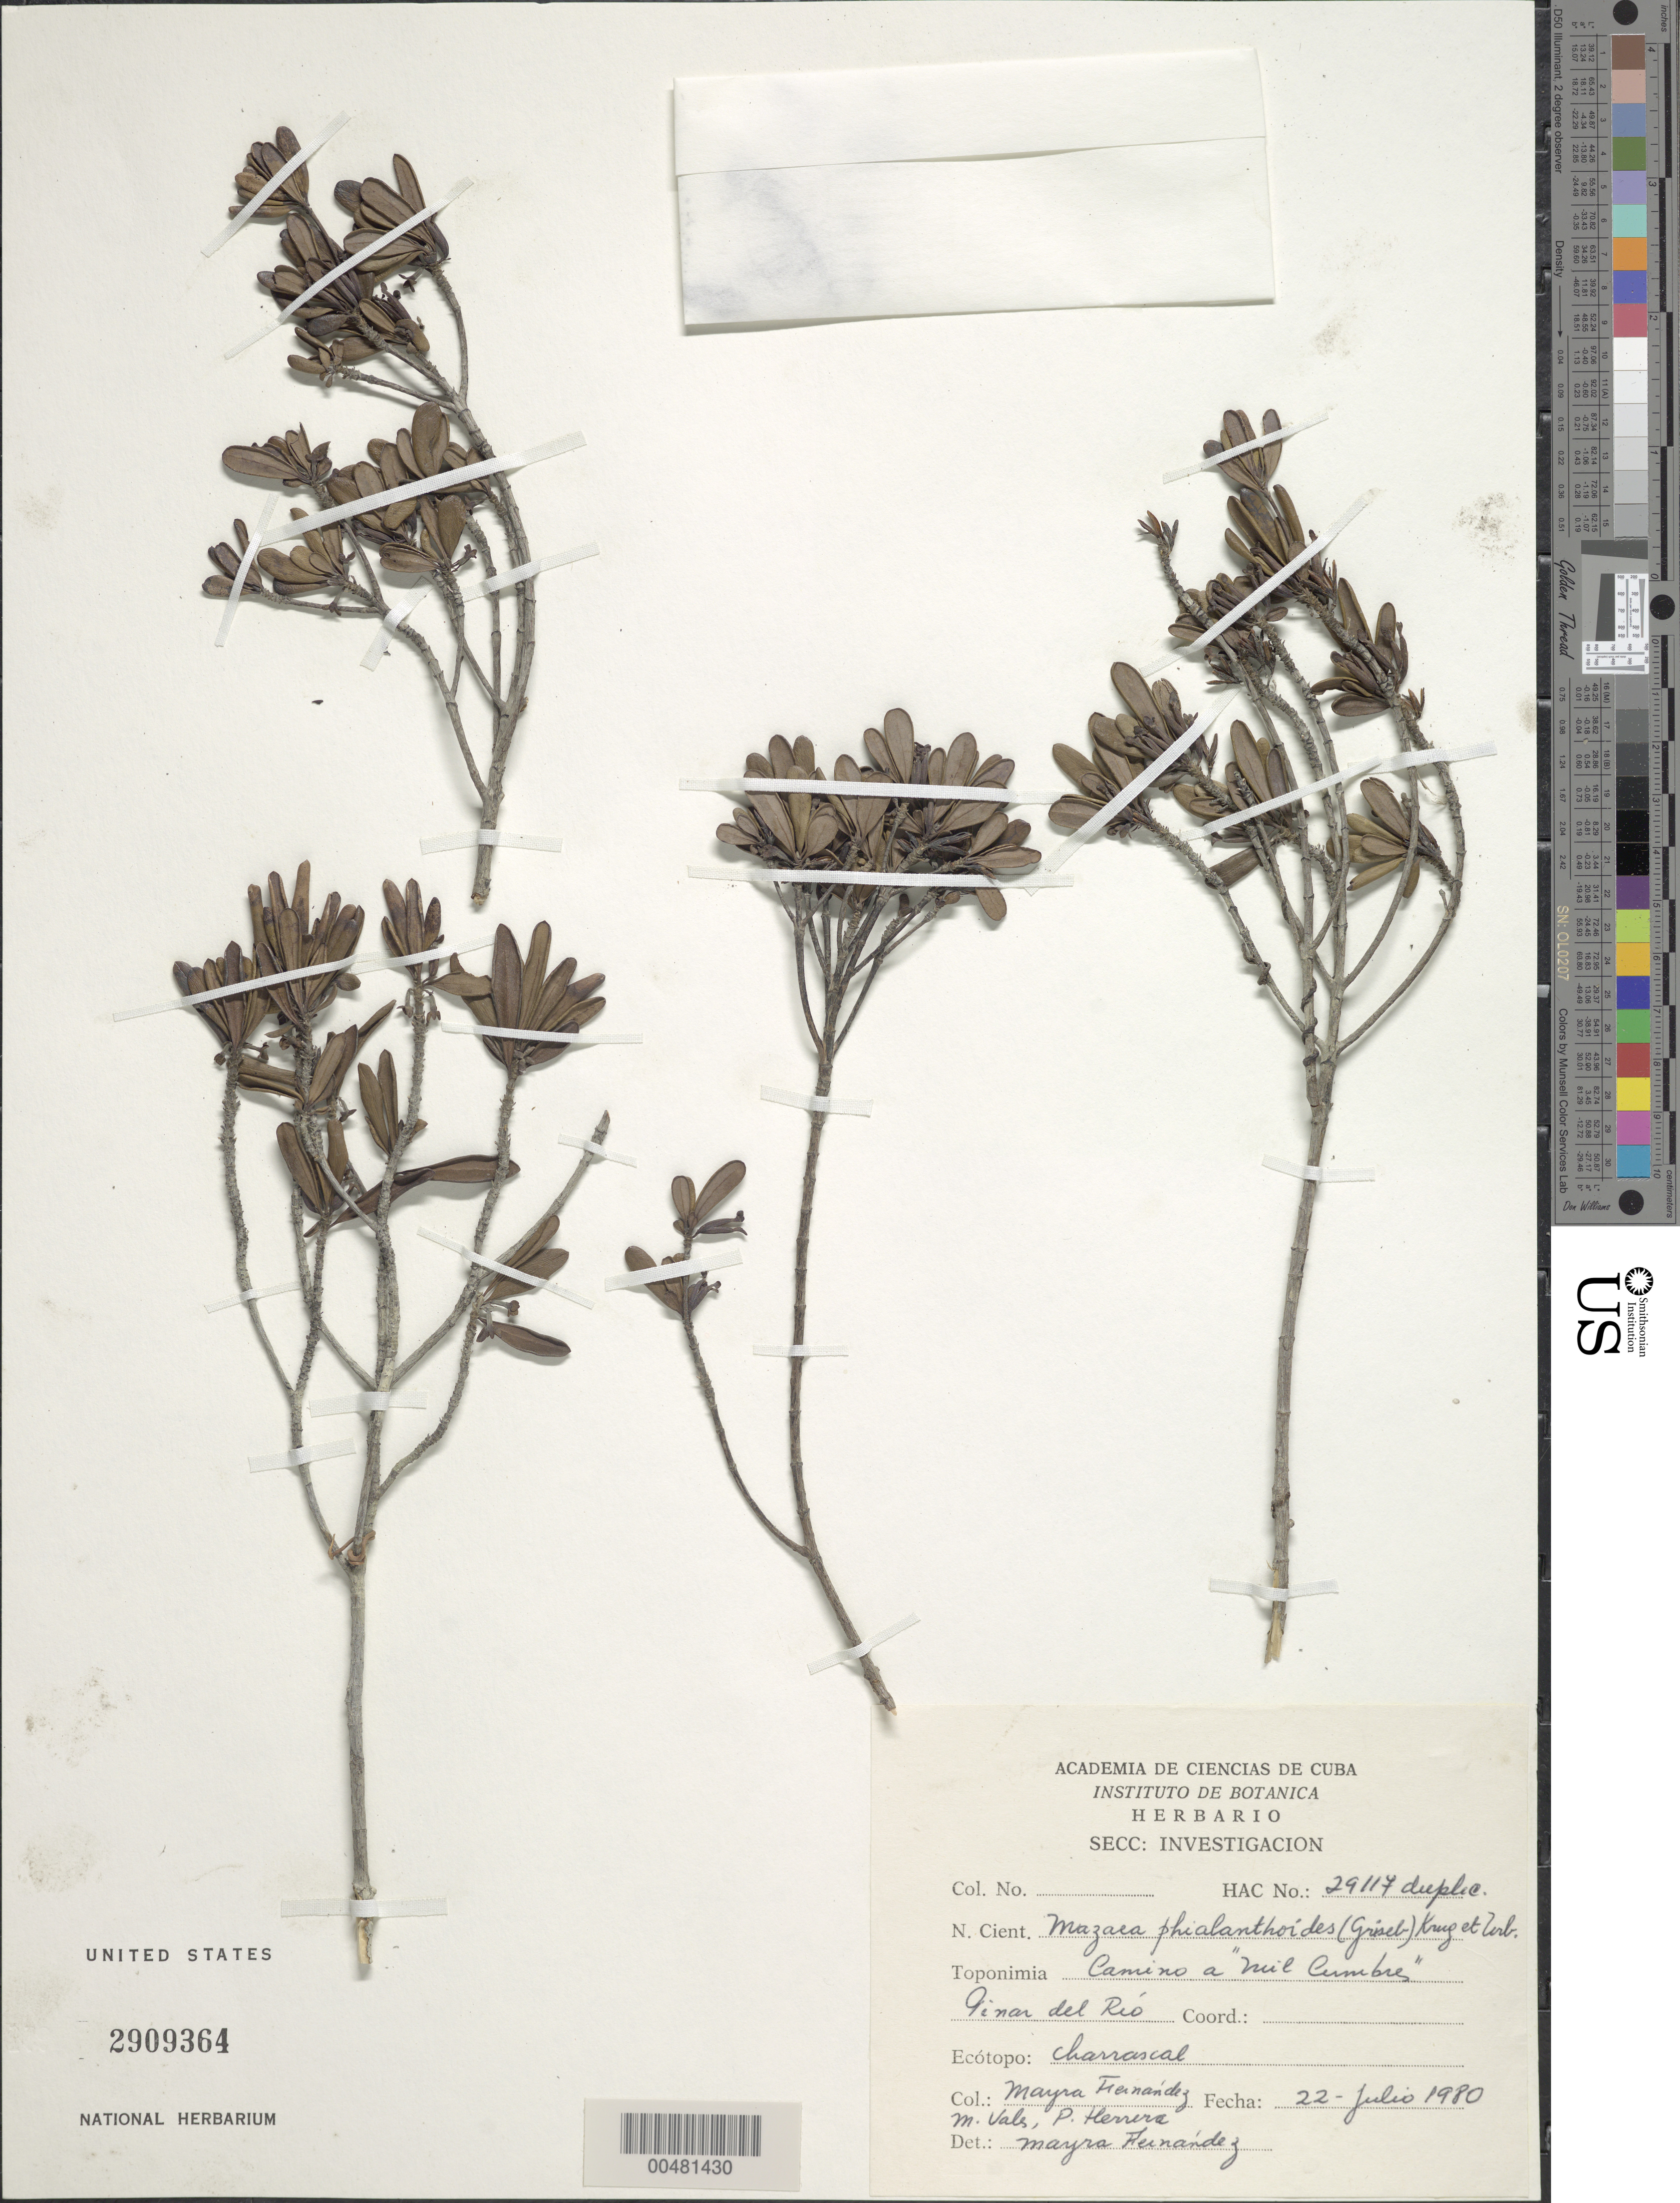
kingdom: Plantae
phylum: Tracheophyta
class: Magnoliopsida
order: Gentianales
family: Rubiaceae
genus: Mazaea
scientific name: Mazaea phialanthoides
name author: (Griseb.) Krug & Urb.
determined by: Fernandez, Mayra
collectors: M. Fernandez, M. Vales & Herrera, P.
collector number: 29117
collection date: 1980-07-22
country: Cuba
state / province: Pinar del Rio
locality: Camino a "Mil Cumbres".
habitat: Charrascal.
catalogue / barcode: US 2909364